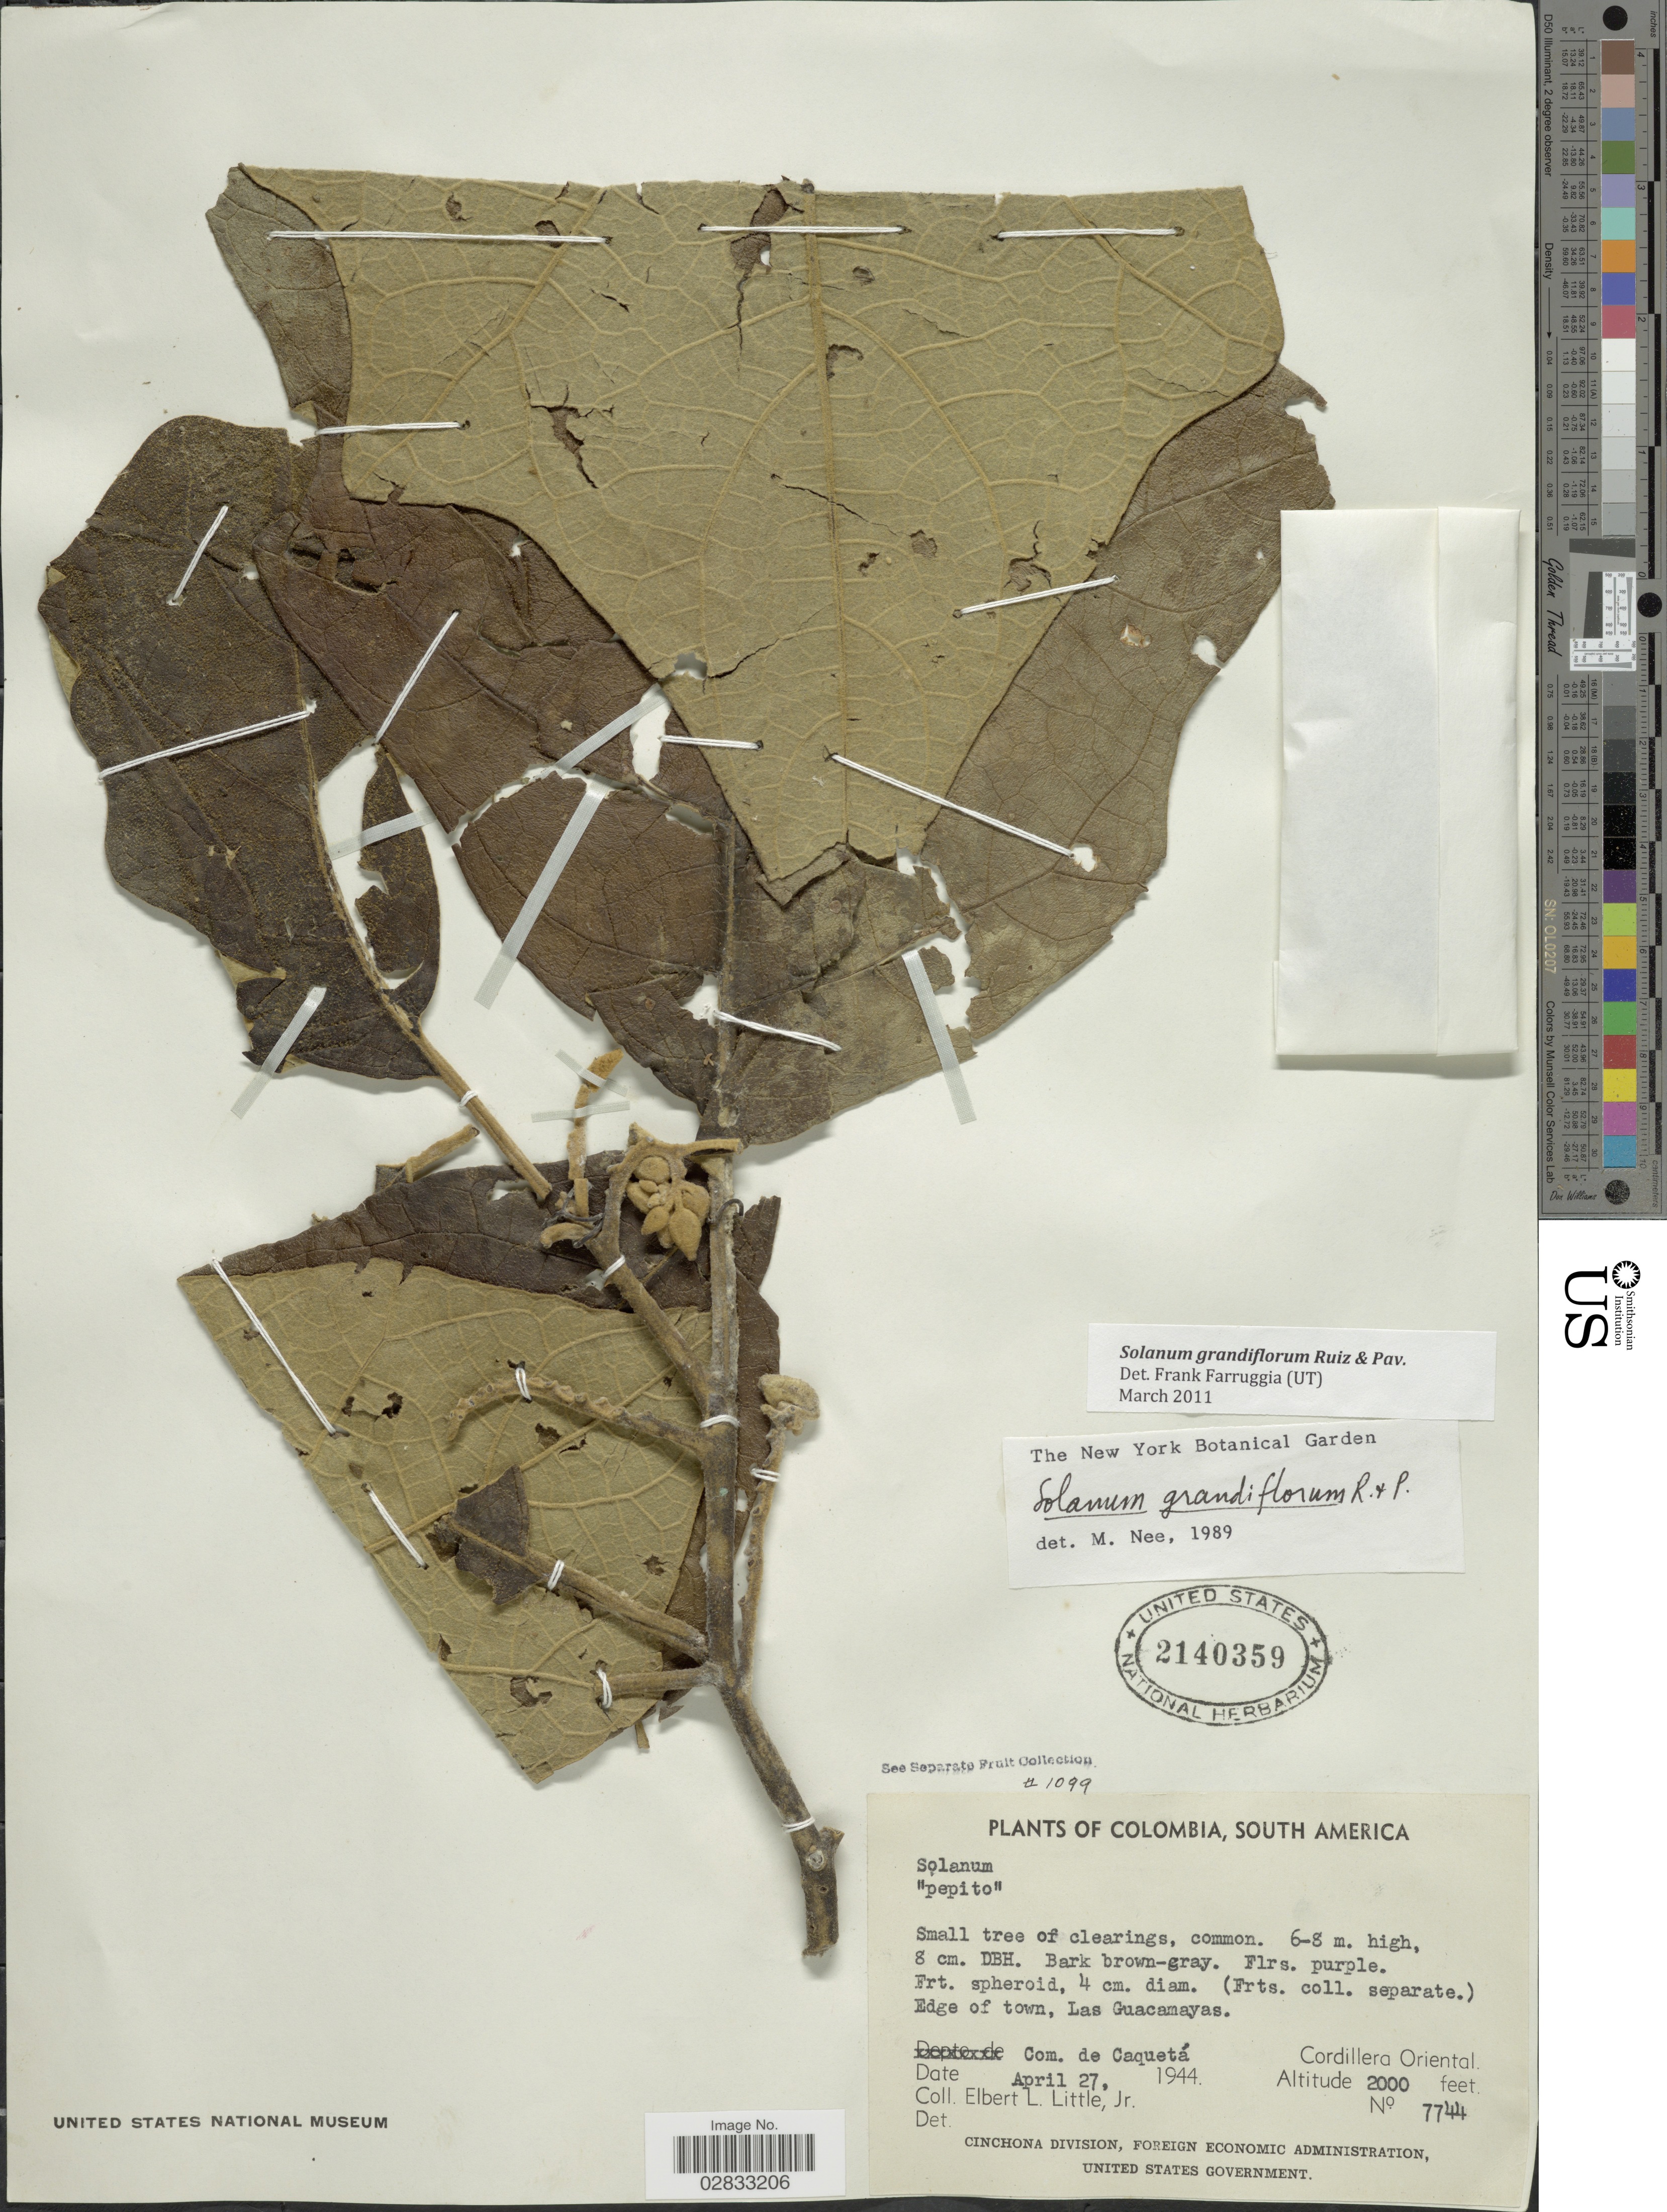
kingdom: Plantae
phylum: Tracheophyta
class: Magnoliopsida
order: Solanales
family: Solanaceae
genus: Solanum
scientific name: Solanum grandiflorum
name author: Ruiz & Pav.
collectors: E. L. Little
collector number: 7744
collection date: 1944-04-27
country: Colombia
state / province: Caquetá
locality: Edge of town, Las Guacamayas. Com. de Caquetá. Cordillera Oriental.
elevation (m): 610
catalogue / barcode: US 2140359